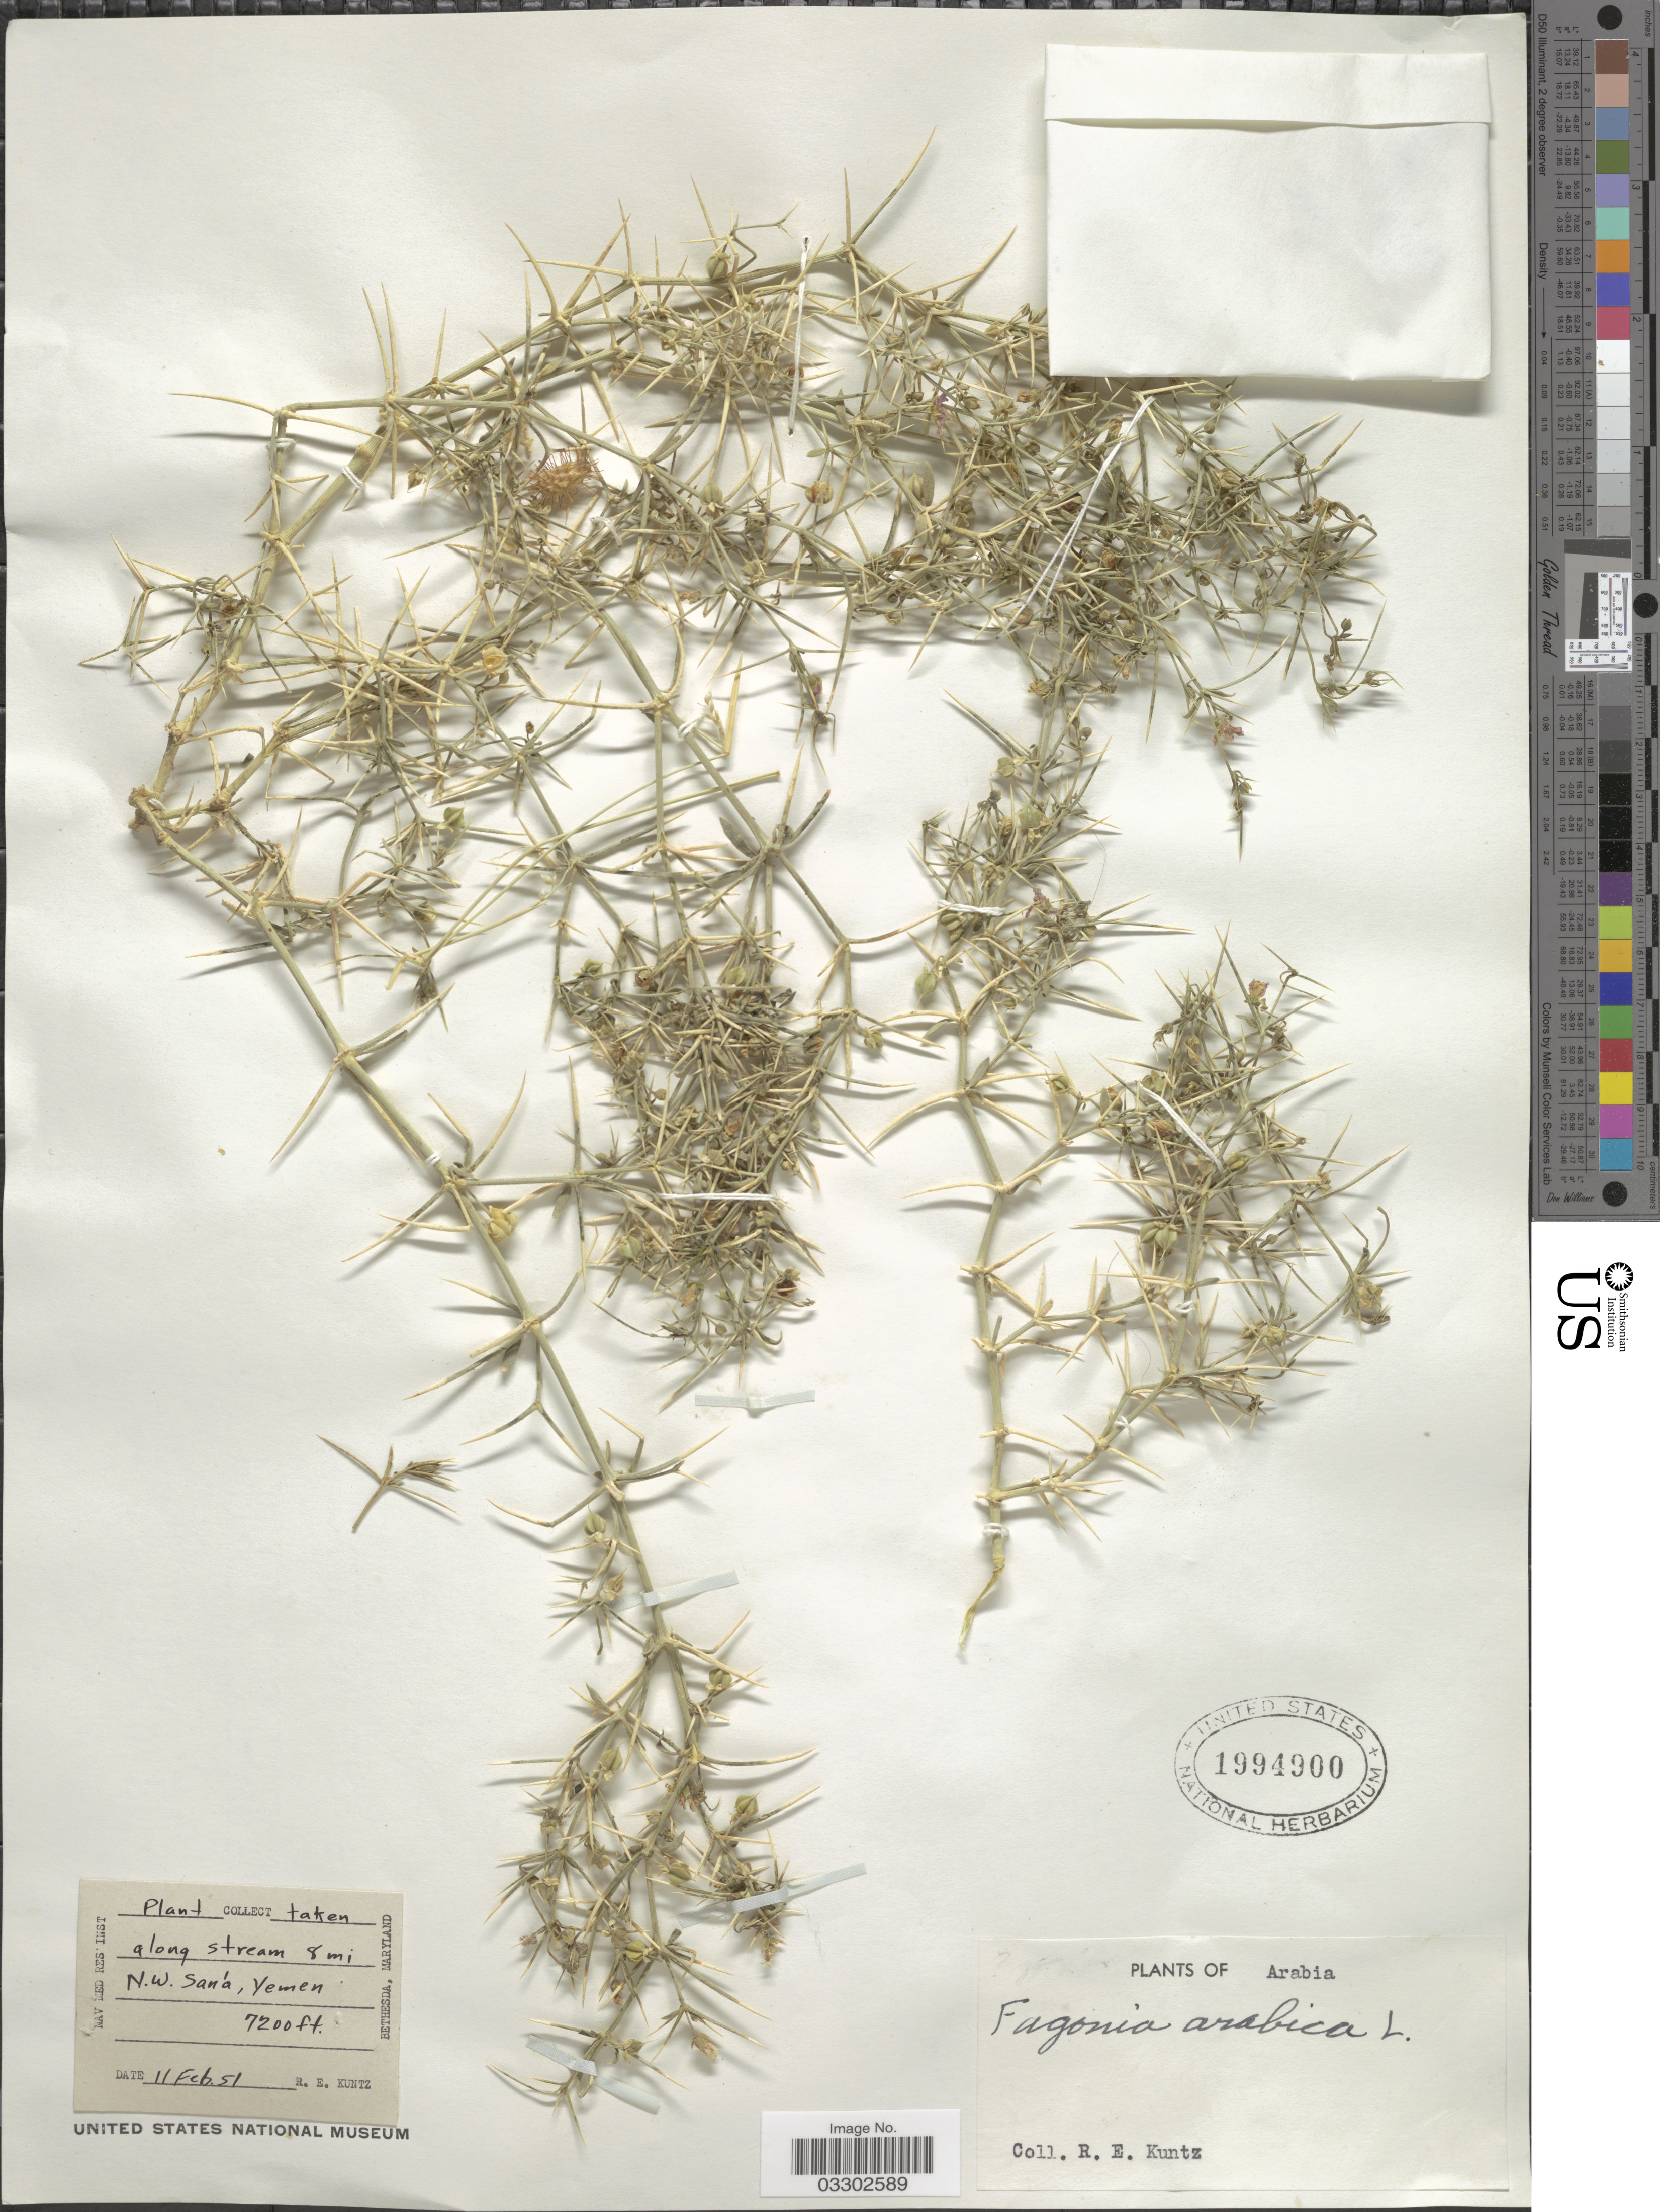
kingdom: Plantae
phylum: Tracheophyta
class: Magnoliopsida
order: Zygophyllales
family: Zygophyllaceae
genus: Fagonia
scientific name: Fagonia arabica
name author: L.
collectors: R. E. Kuntz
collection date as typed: Transcribed d/m/y: 11/2/51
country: Saudi Arabia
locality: Arabia. Along stream 8 mi N.W. San'a, Yemen.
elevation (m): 2195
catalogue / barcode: US 1994900